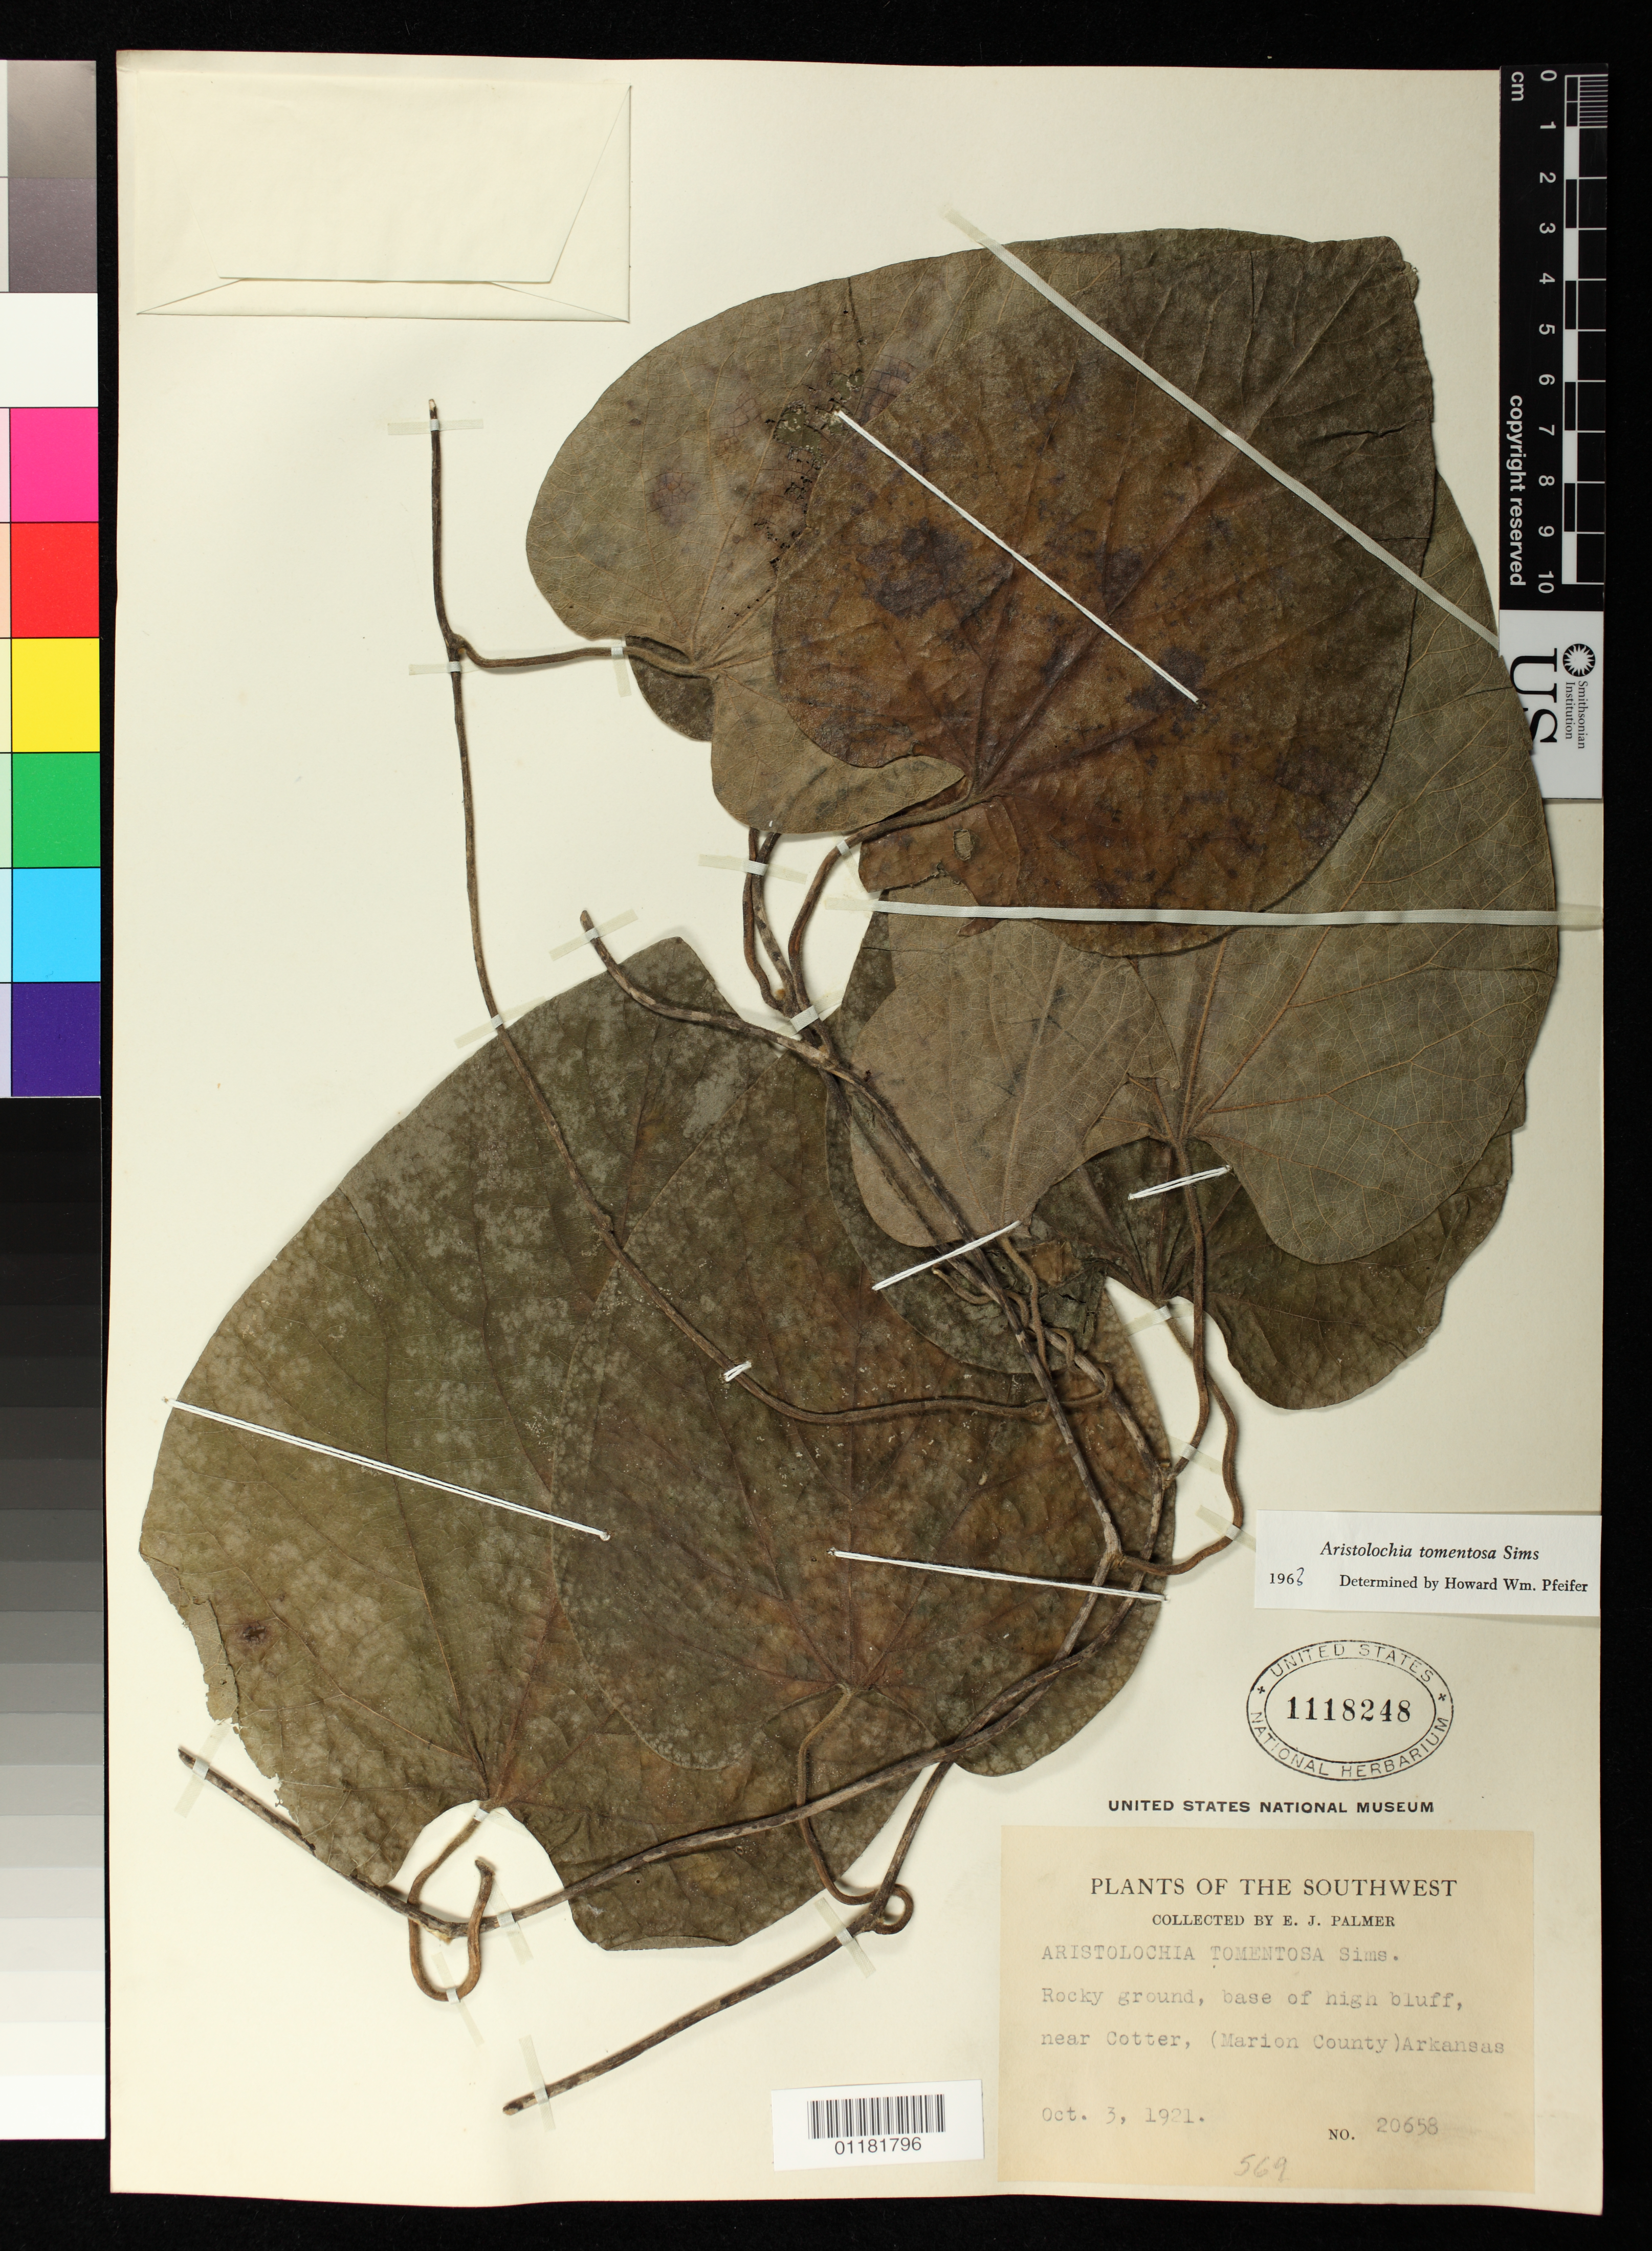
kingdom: Plantae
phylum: Tracheophyta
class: Magnoliopsida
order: Piperales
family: Aristolochiaceae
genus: Aristolochia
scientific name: Aristolochia tomentosa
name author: Sims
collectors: E. J. Palmer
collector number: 20658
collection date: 1921-10-03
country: United States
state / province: Arkansas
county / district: Marion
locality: Rocky ground, base of high bluff, near Cotter, (Marion County) Arkansas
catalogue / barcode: US 1118248